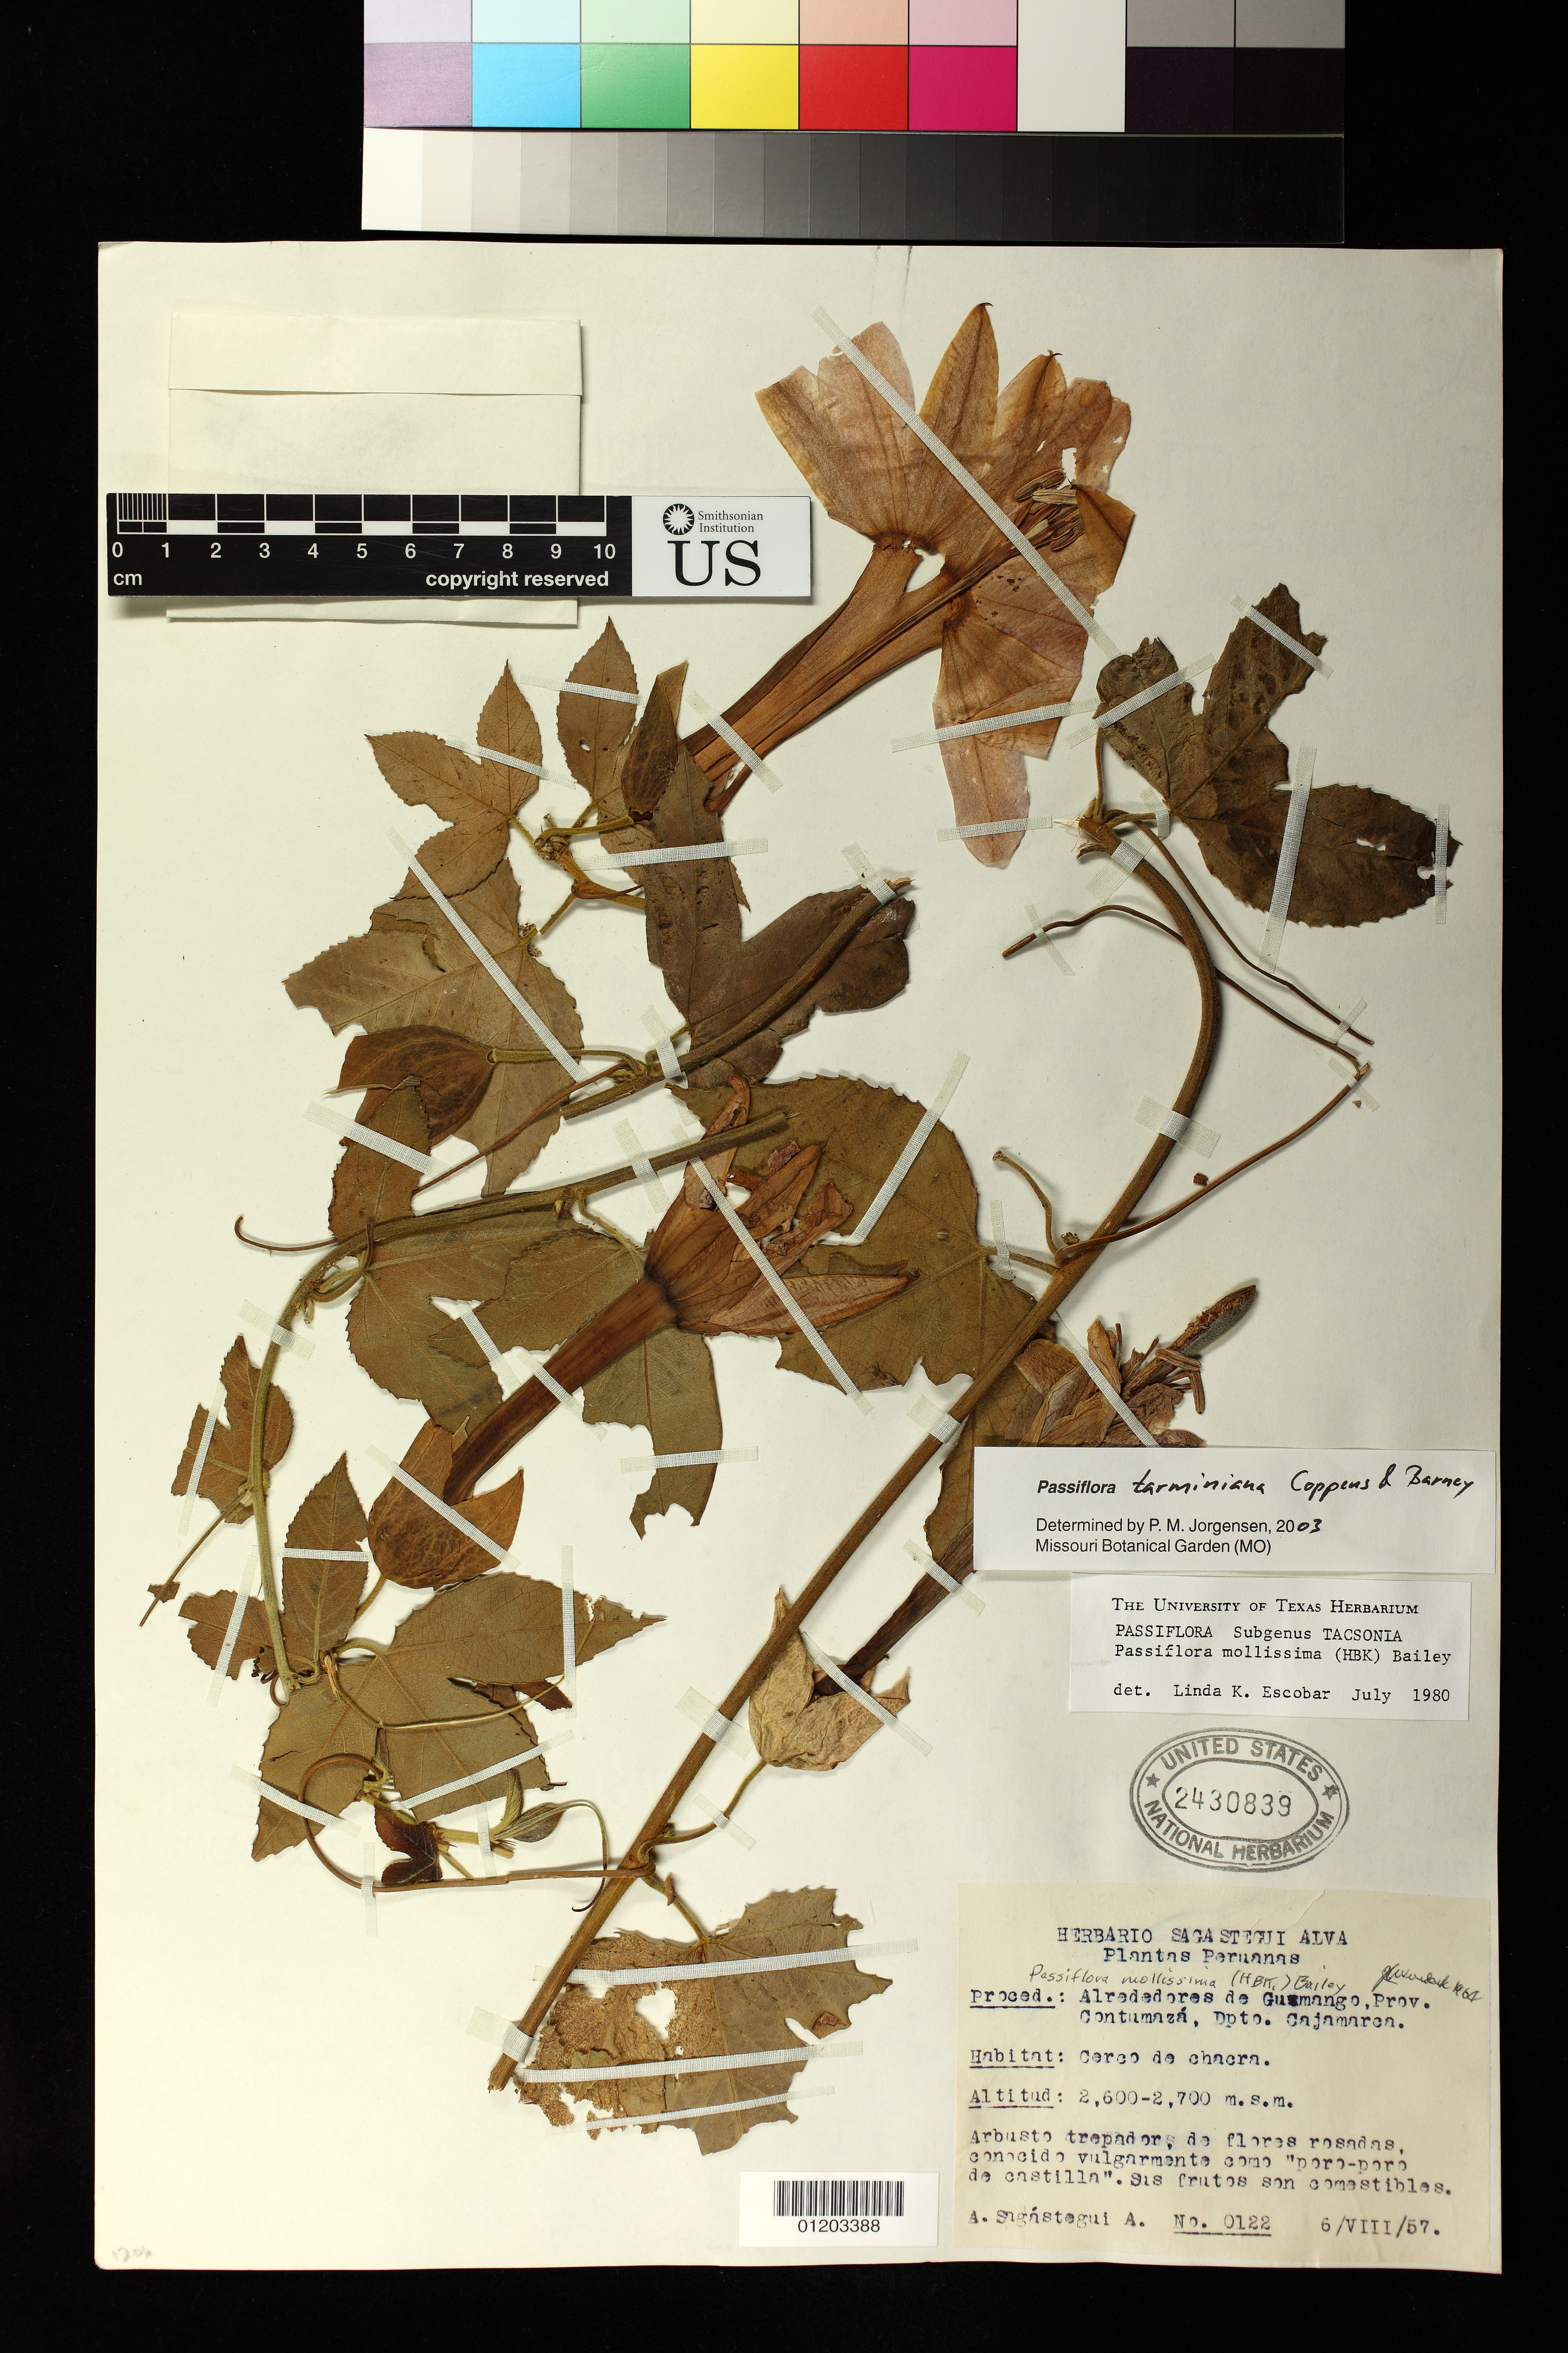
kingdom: Plantae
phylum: Tracheophyta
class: Magnoliopsida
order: Malpighiales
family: Passifloraceae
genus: Passiflora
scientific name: Passiflora tarminiana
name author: Coppens & V.E. Barney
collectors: A. Sagástegui A.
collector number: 122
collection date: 1957-06-08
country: Peru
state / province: Cajamarca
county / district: Contumazá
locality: Alrededores de Guamango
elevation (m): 2600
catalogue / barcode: US 2430839